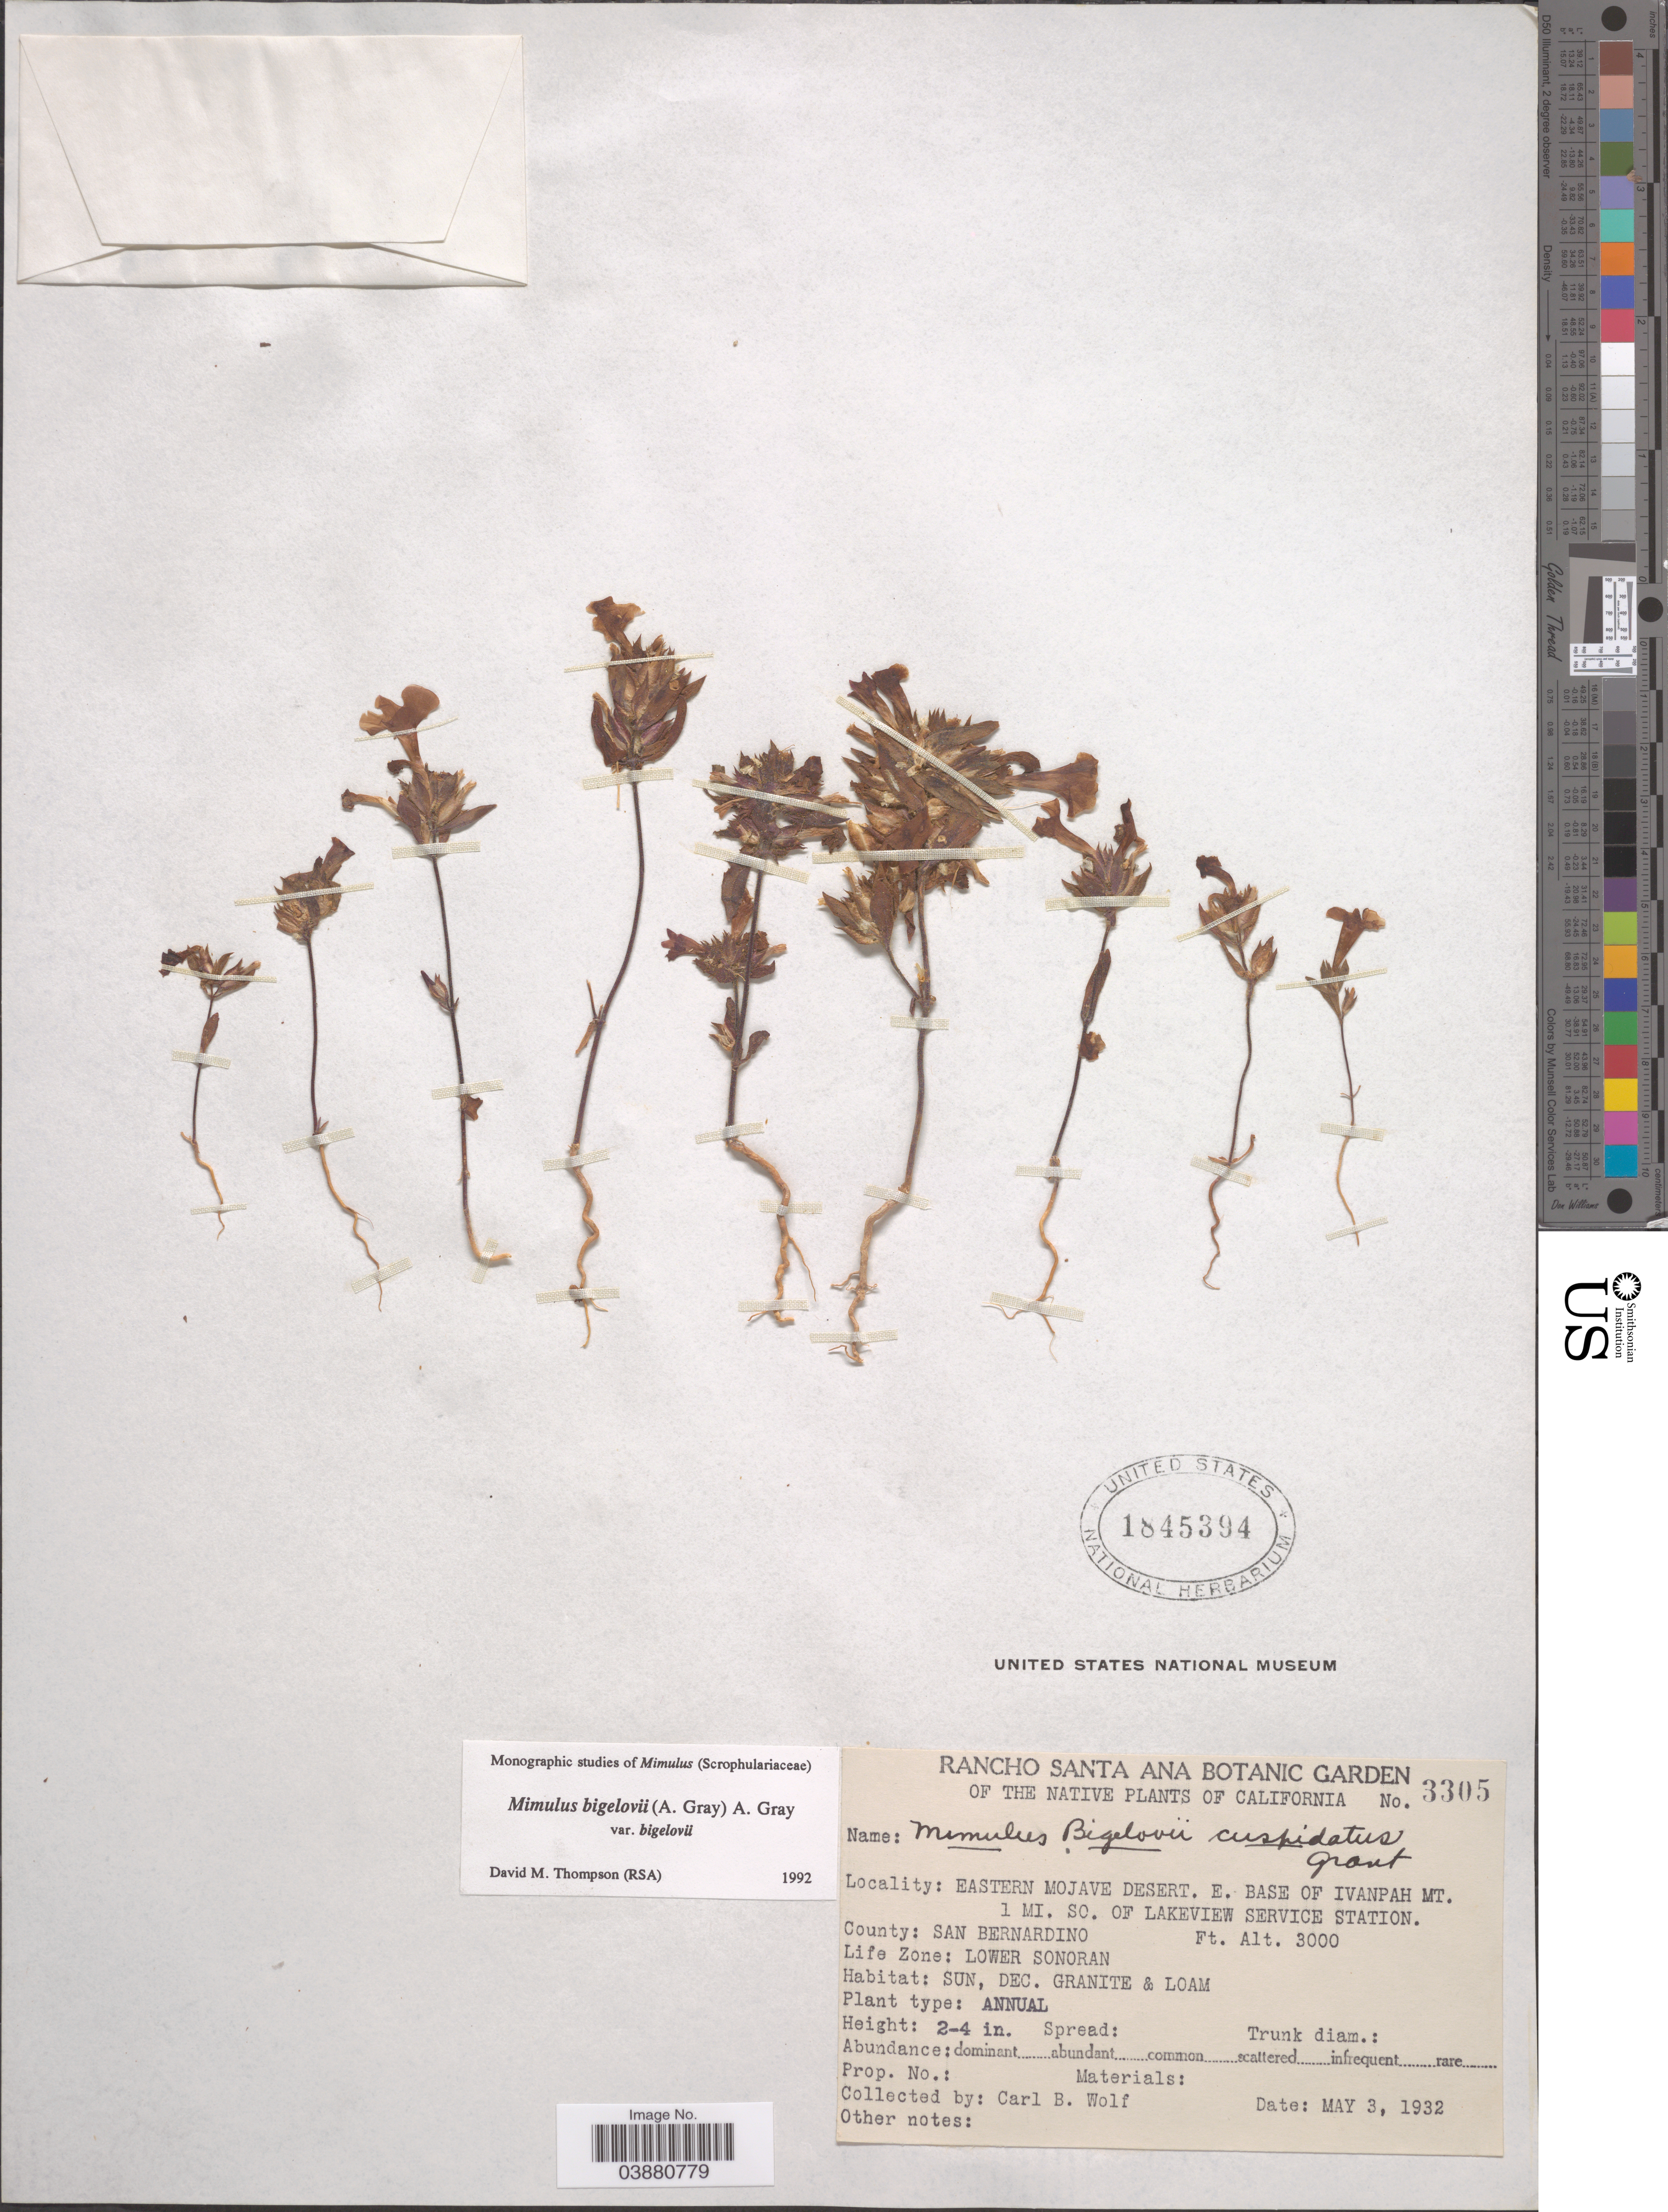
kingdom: Plantae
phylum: Tracheophyta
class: Magnoliopsida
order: Lamiales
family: Phrymaceae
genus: Mimulus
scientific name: Mimulus bigelovii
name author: (A. Gray) G.L. Nesom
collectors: C. B. Wolf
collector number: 3305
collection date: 1932-05-03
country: United States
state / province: California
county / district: San Bernardino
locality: Eastern Mojave Desert. E. base of Ivanpah Mt. 1 mi. SO. of Lakeview Service Station. County: San Bernardino. Life Zone: Lower Sonoran.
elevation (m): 914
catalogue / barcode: US 1845394